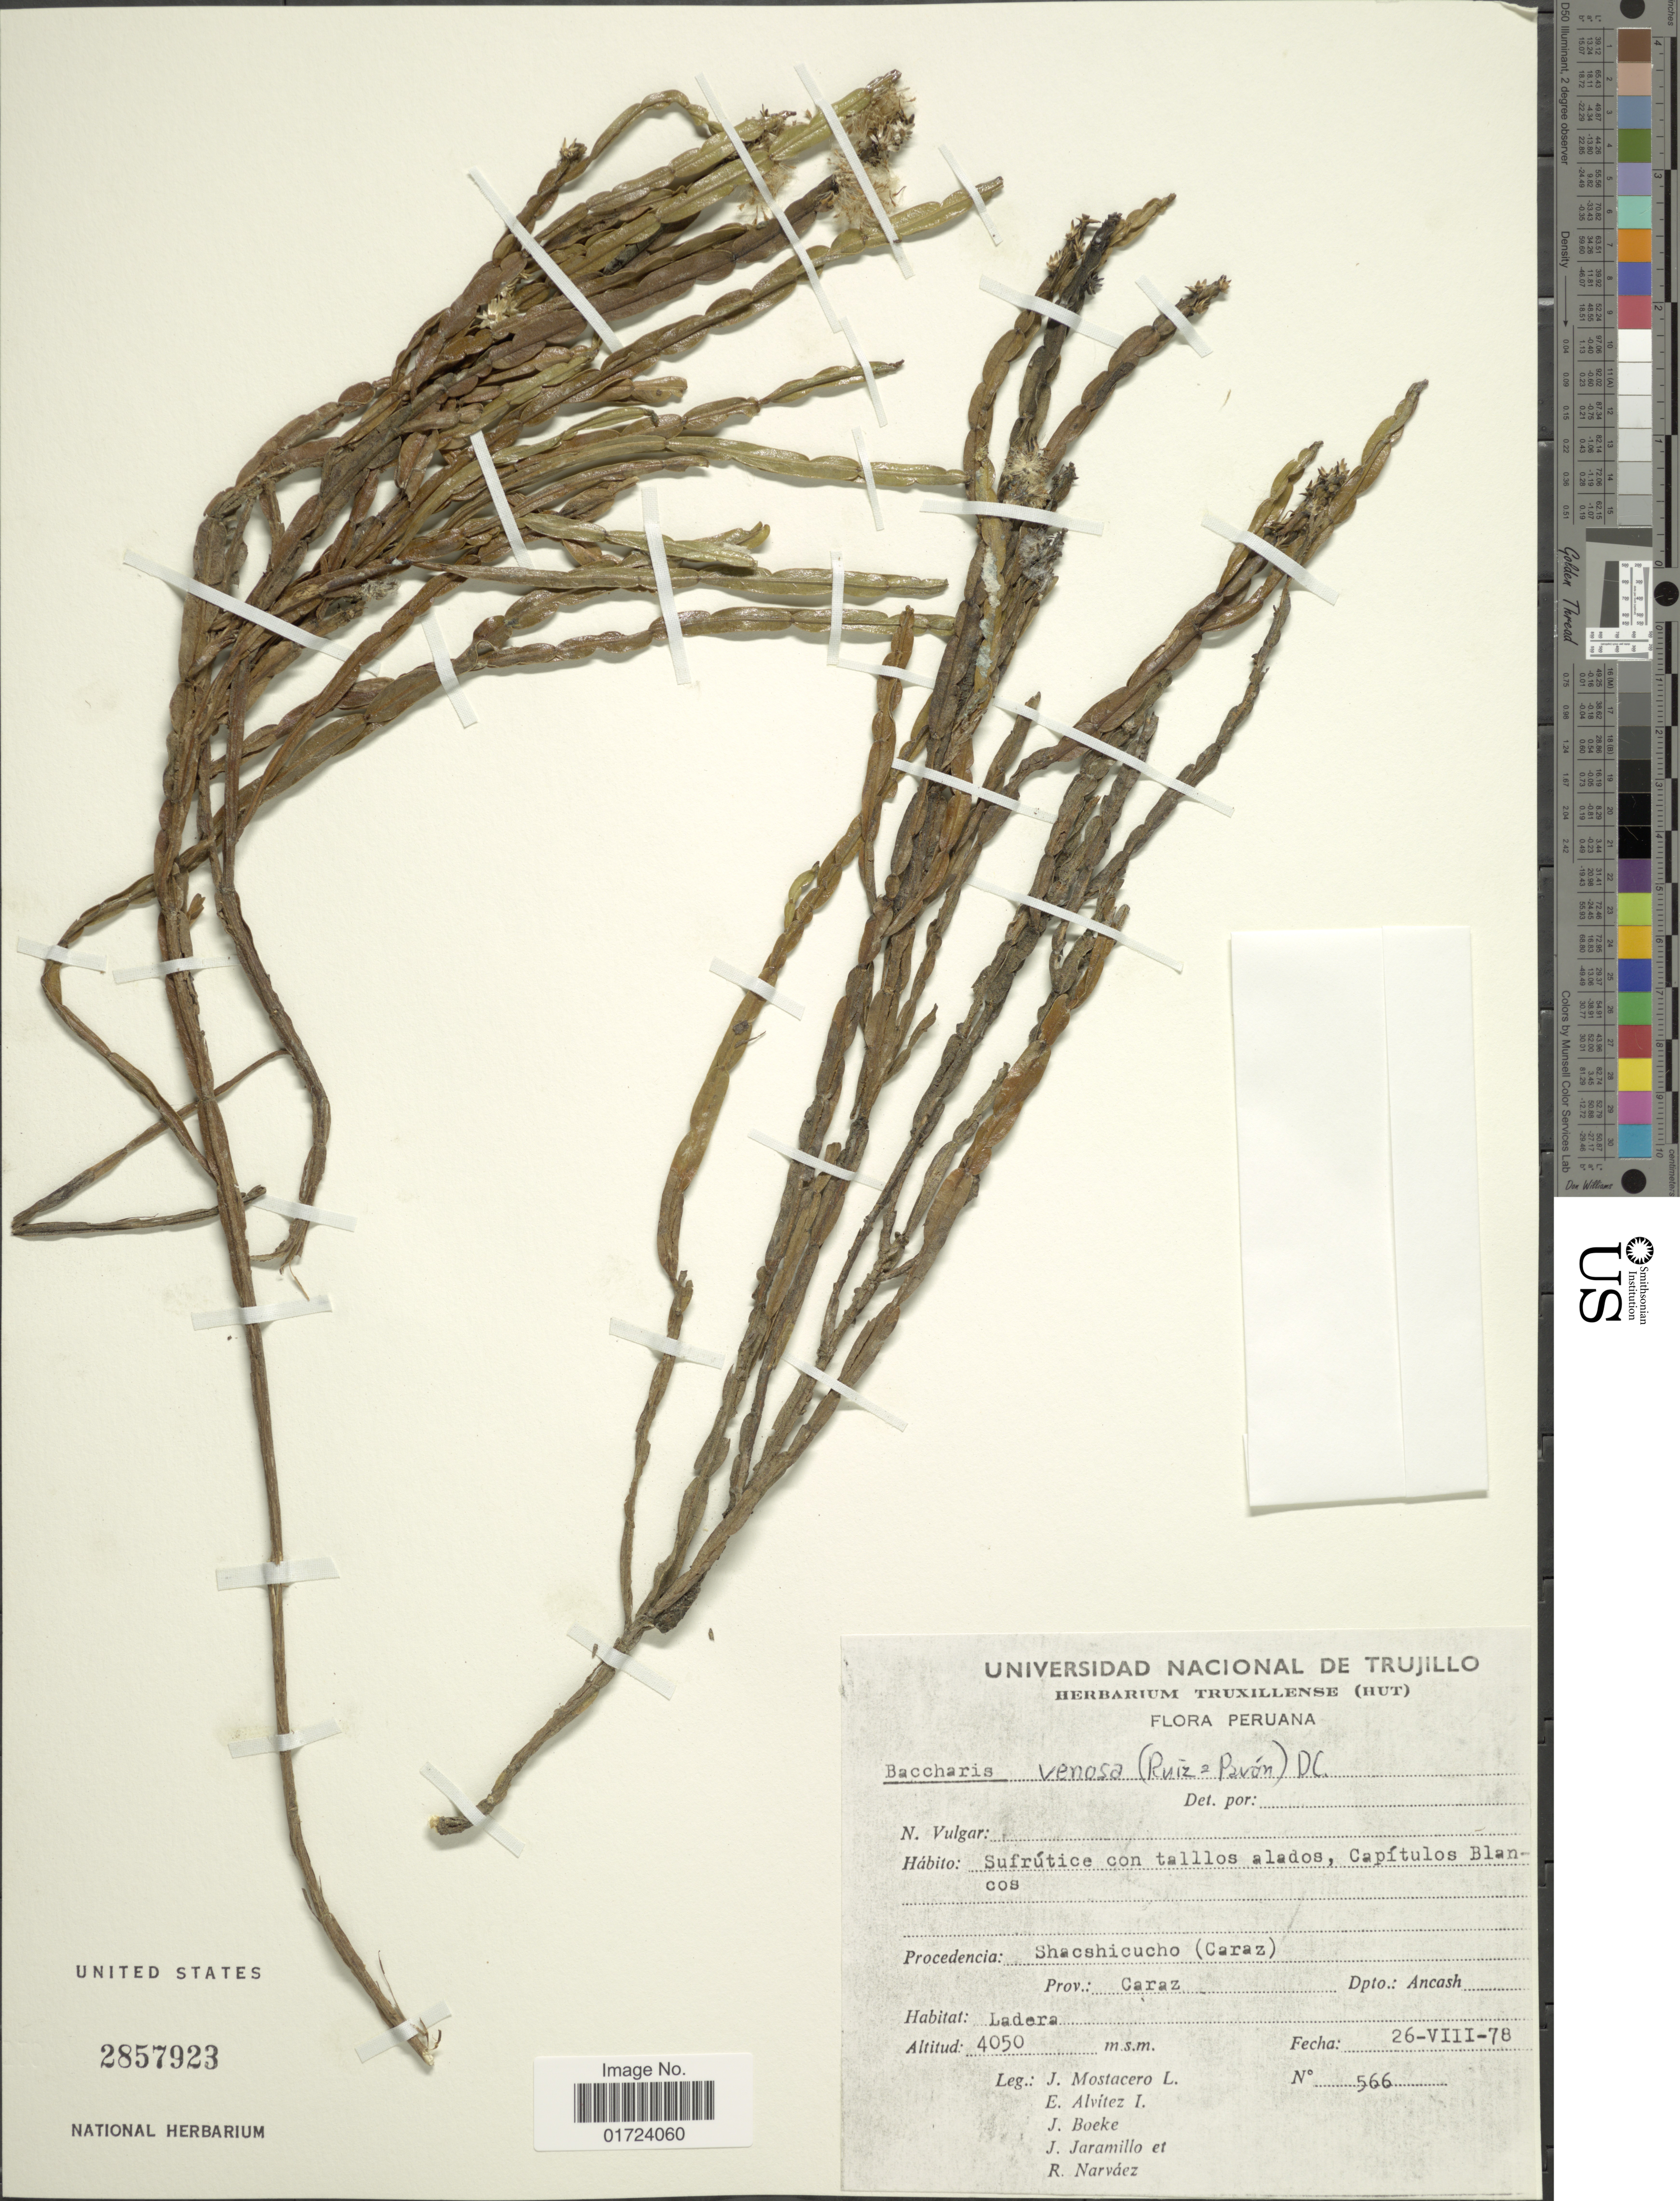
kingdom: Plantae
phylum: Tracheophyta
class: Magnoliopsida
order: Asterales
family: Asteraceae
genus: Baccharis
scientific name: Baccharis venosa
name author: (Ruiz & Pav.) Pers.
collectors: J. Mostacero L., E. Alvitez I., J. D. Boeke, J. Jaramillo & R. Narváez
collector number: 566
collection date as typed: Transcribed d/m/y: 26/8/78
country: Peru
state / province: Ancash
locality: Shacshicucho (Caraz)., prov. Caraz, Dpto. Ancash.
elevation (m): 4050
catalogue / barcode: US 2857923